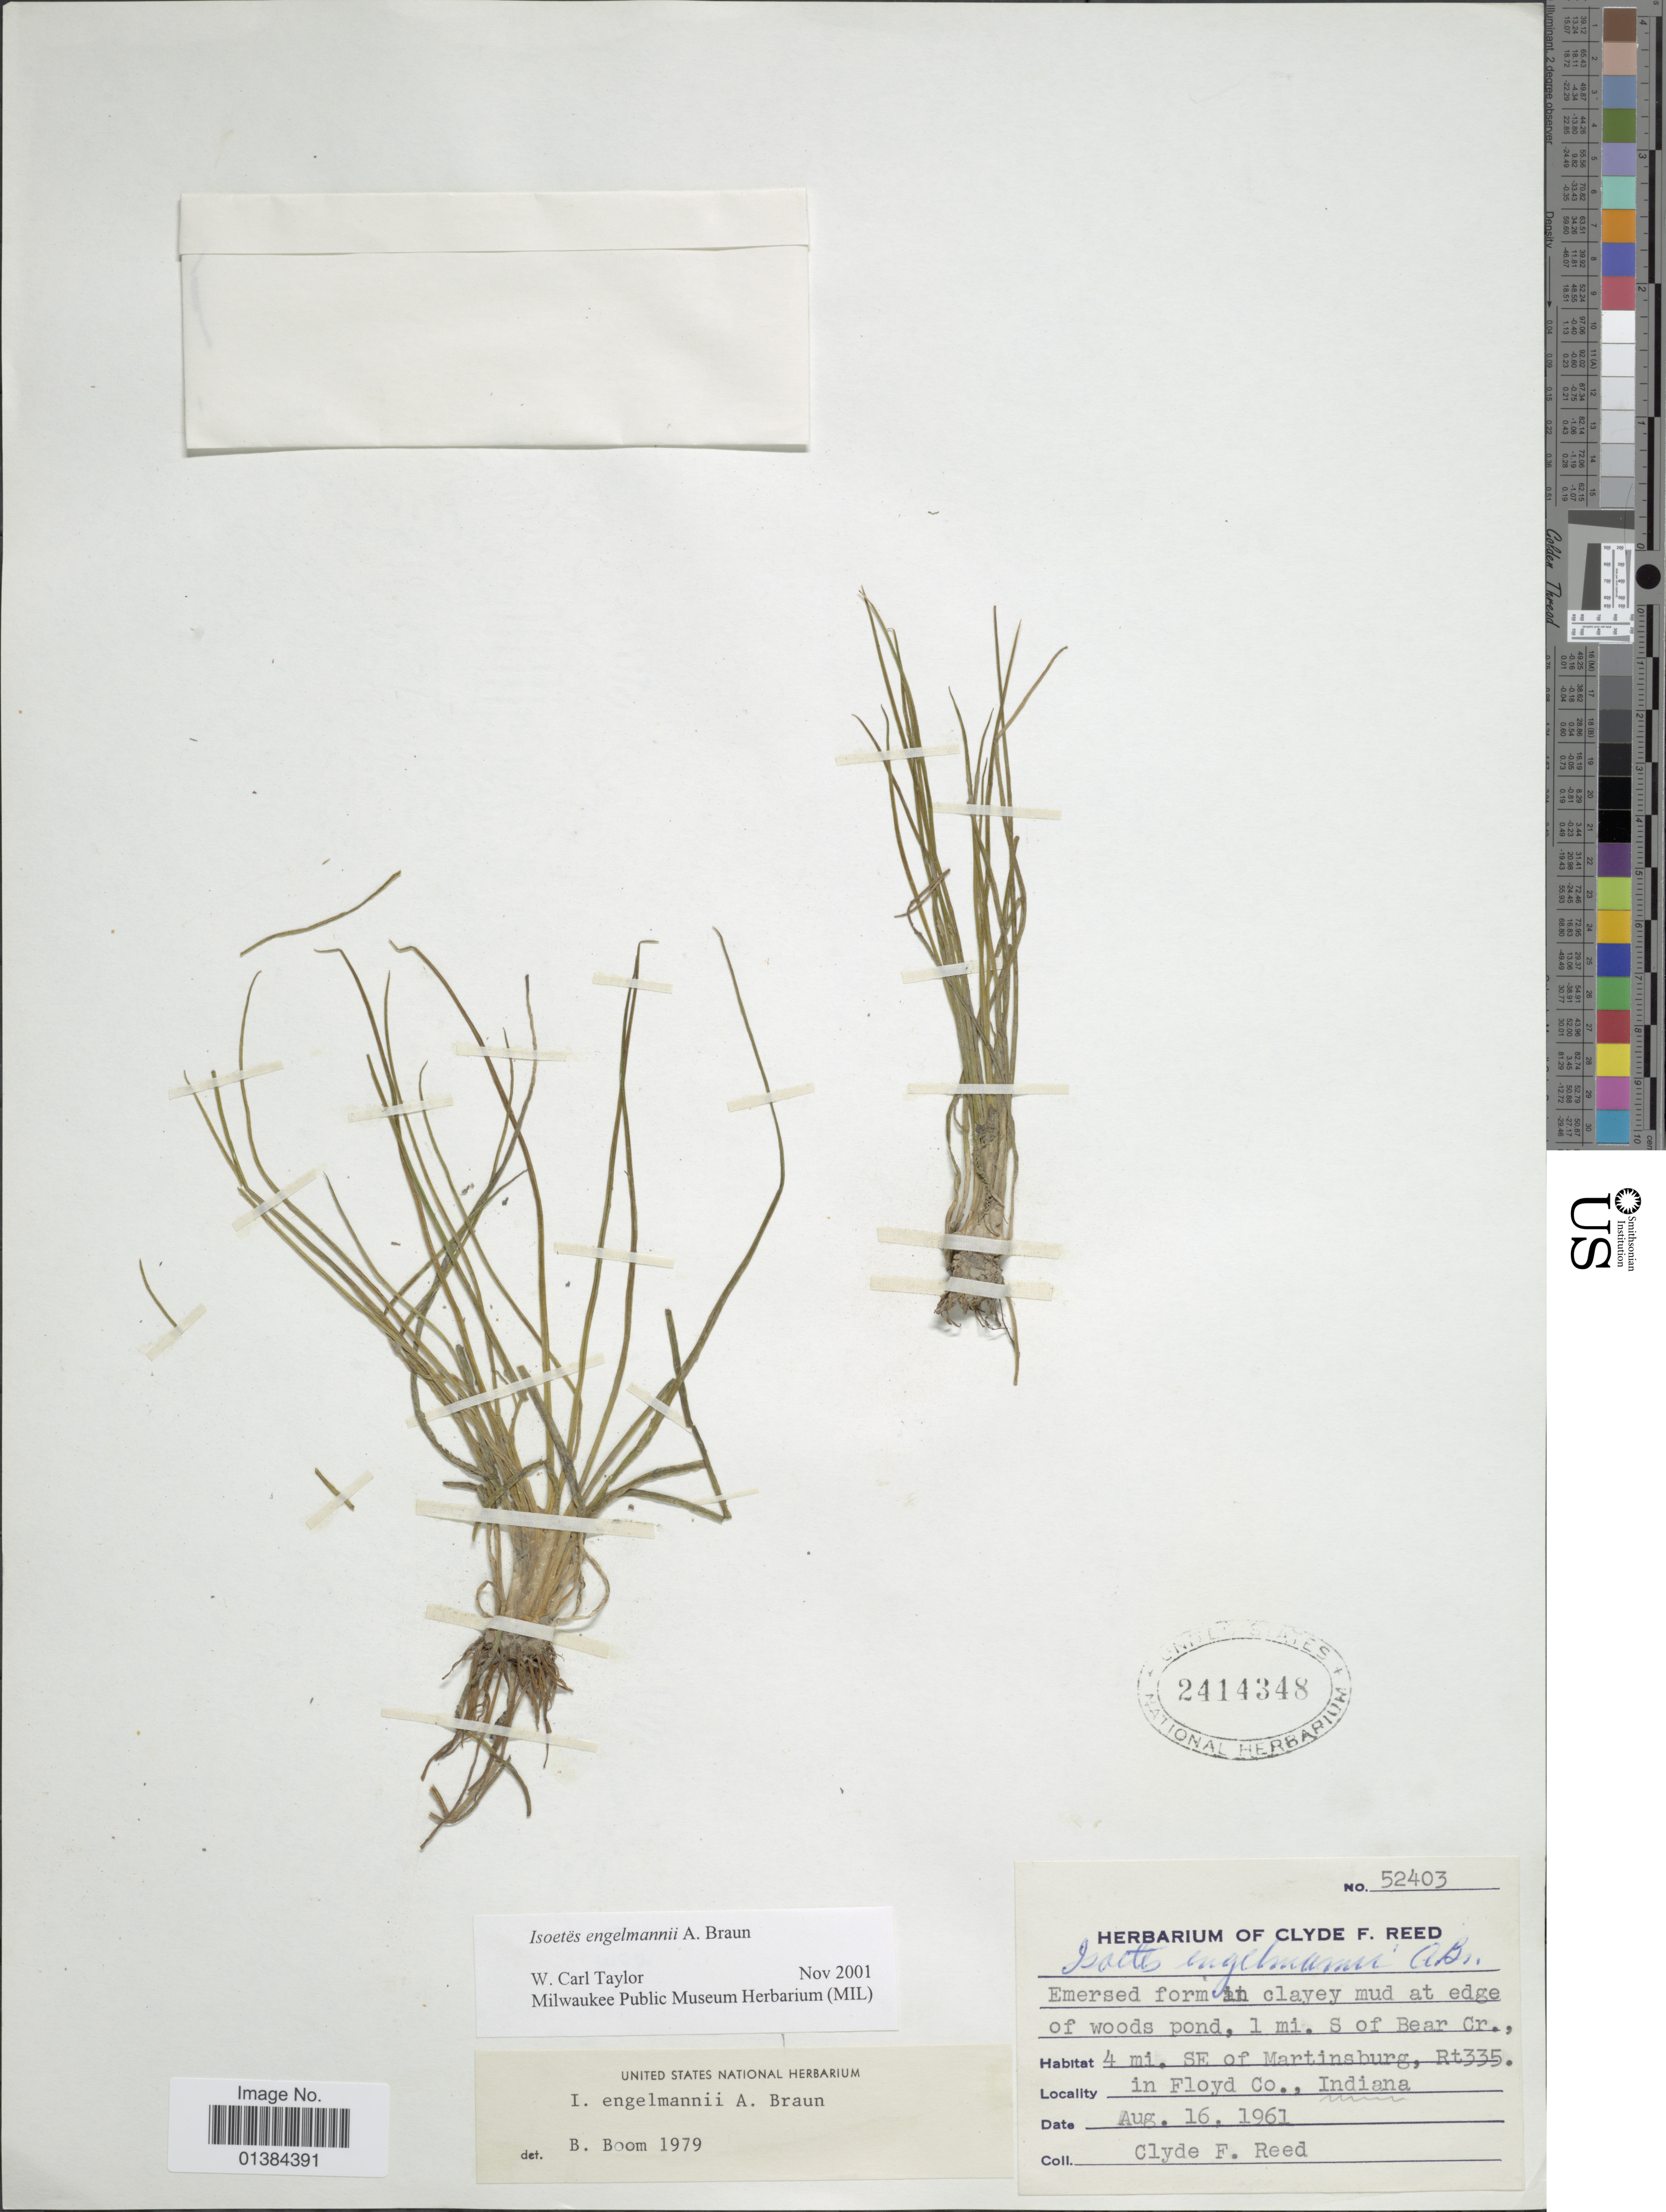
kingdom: Plantae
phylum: Tracheophyta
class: Lycopodiopsida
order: Isoetales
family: Isoetaceae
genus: Isoetes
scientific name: Isoetes engelmannii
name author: A. Braun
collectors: C. F. Reed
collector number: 52403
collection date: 1961-08-16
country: United States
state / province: Indiana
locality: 1 mi. S of Bear Cr., 4 mi. SE of Martinsburg, Rt335, in Floyd Co.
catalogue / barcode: US 2414348